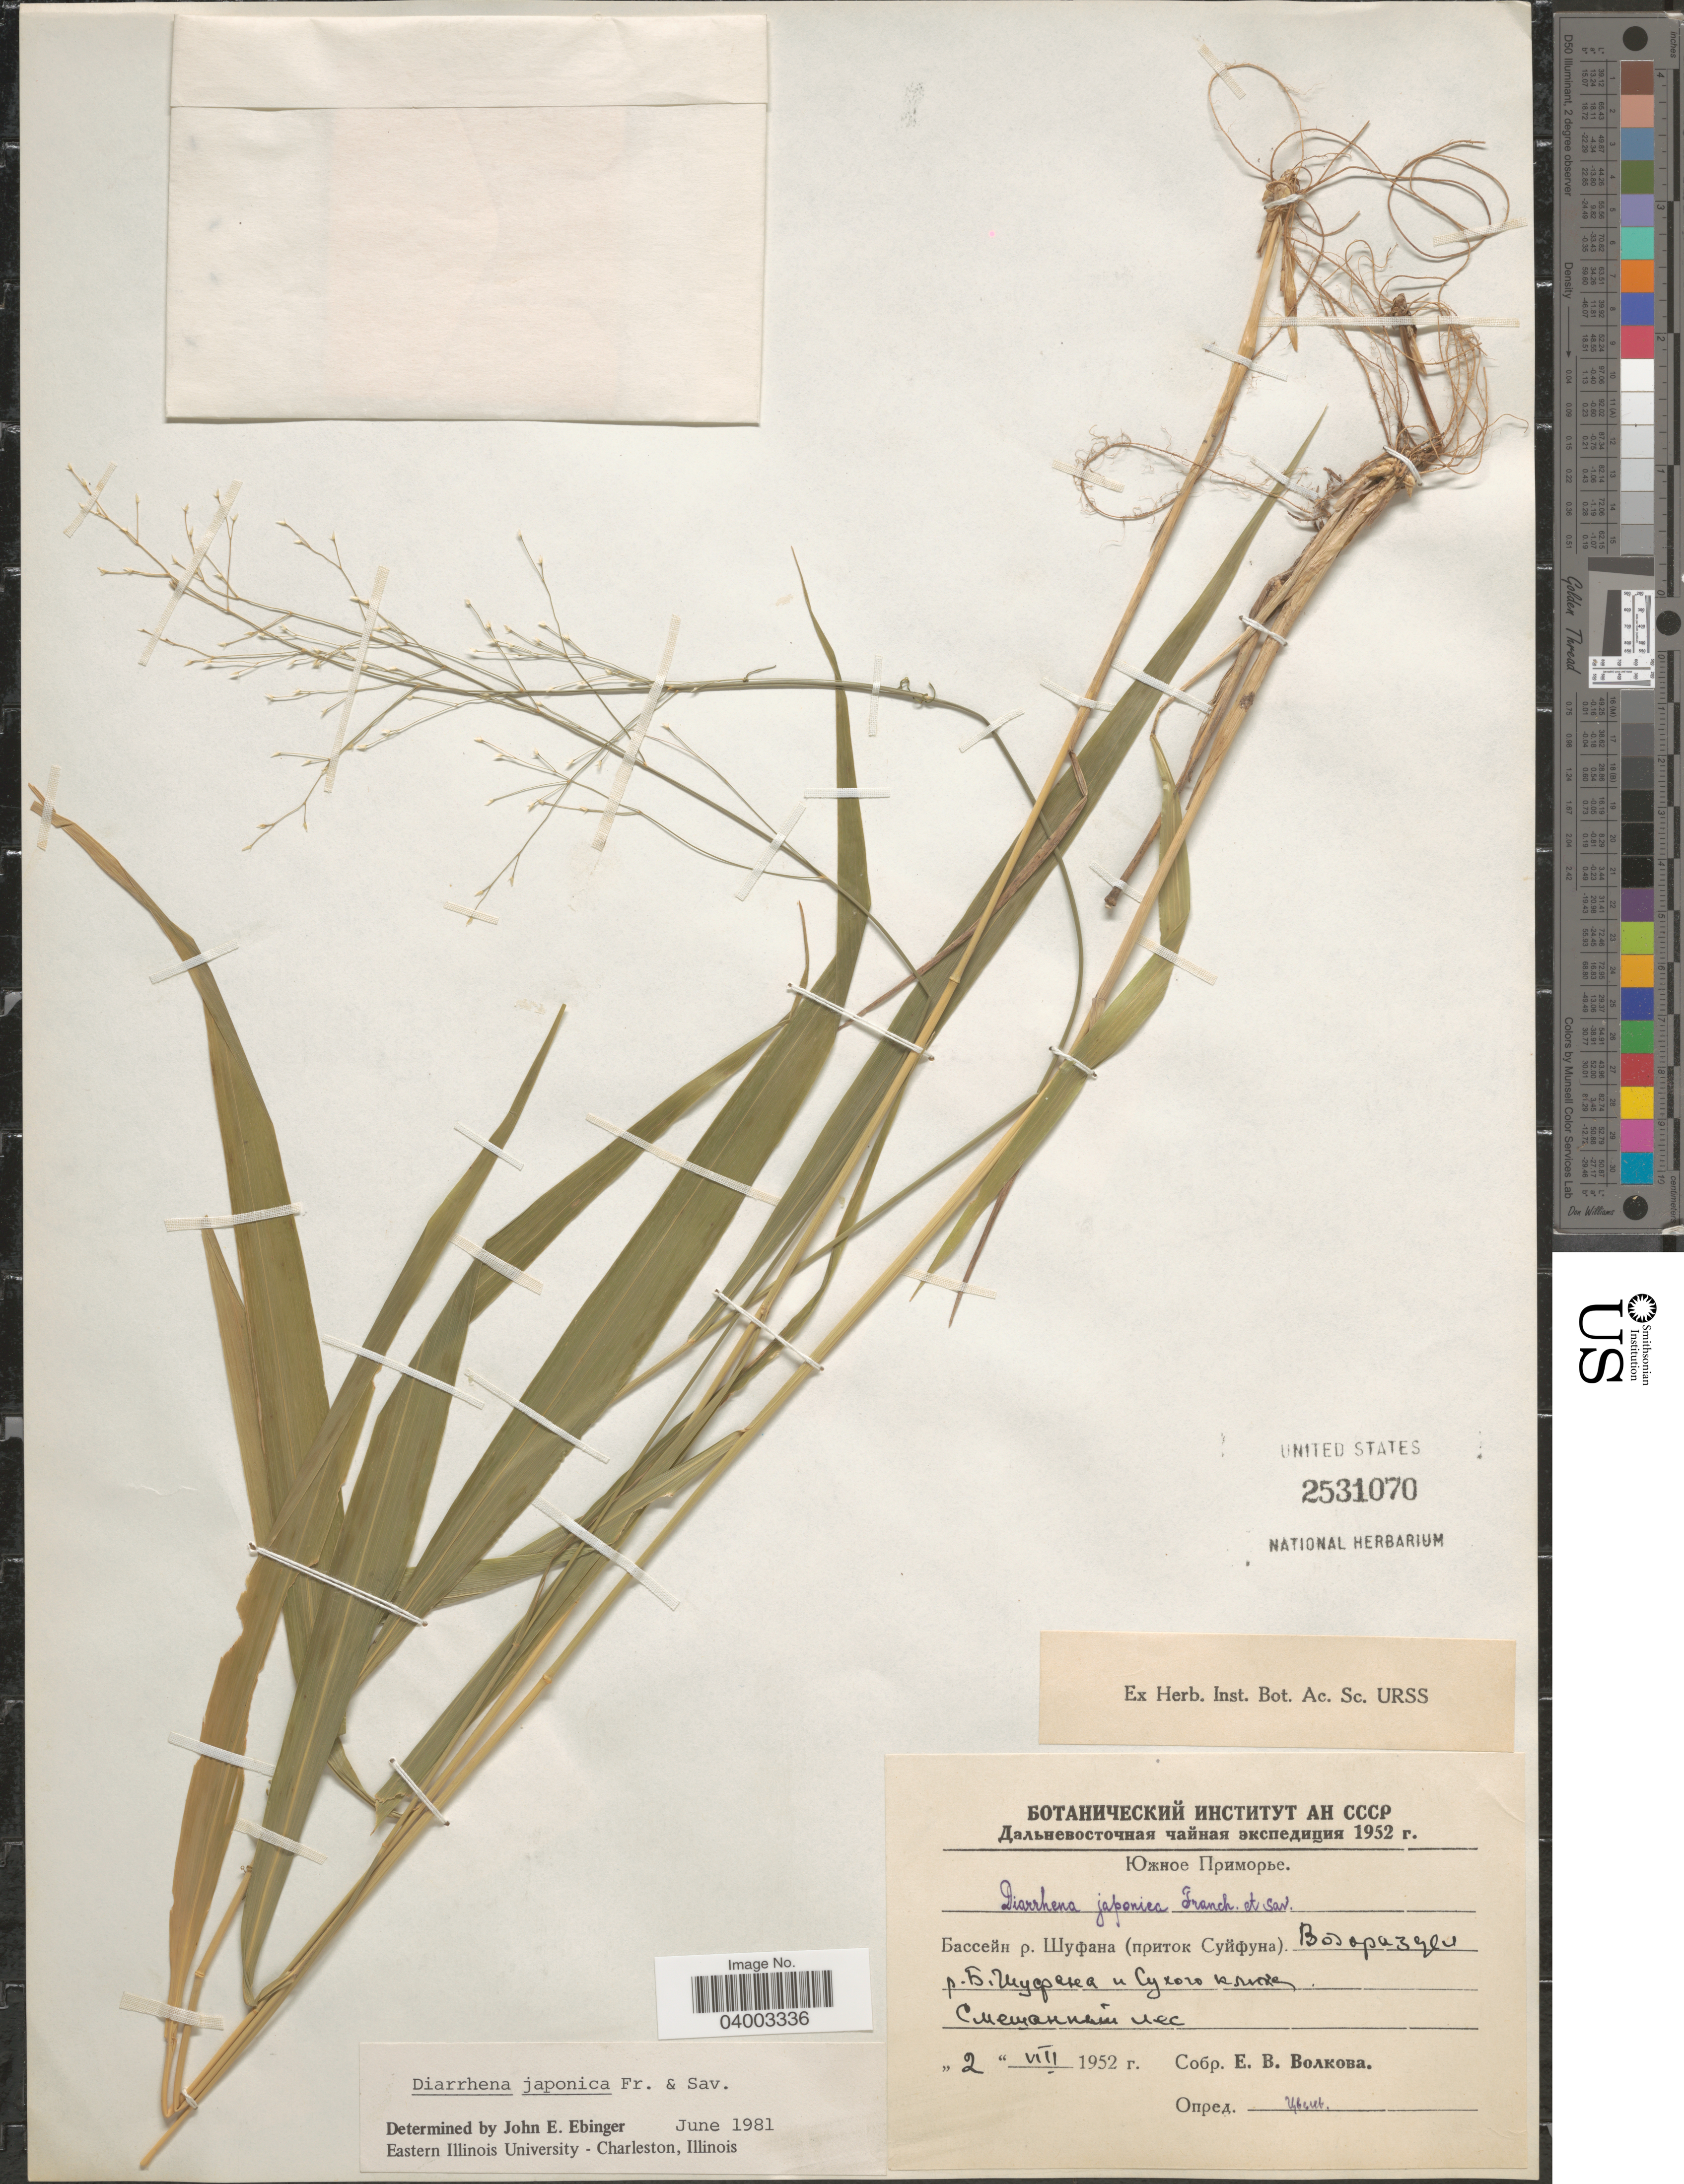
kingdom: Plantae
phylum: Tracheophyta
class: Liliopsida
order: Poales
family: Poaceae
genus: Diarrhena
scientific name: Diarrhena japonica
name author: Franch. & Sav.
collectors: E. V. Volkova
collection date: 1952-08-02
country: Russian Federation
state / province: Primorsky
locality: Basin of river Shufan, tributary of river Suifun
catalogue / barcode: US 2531070